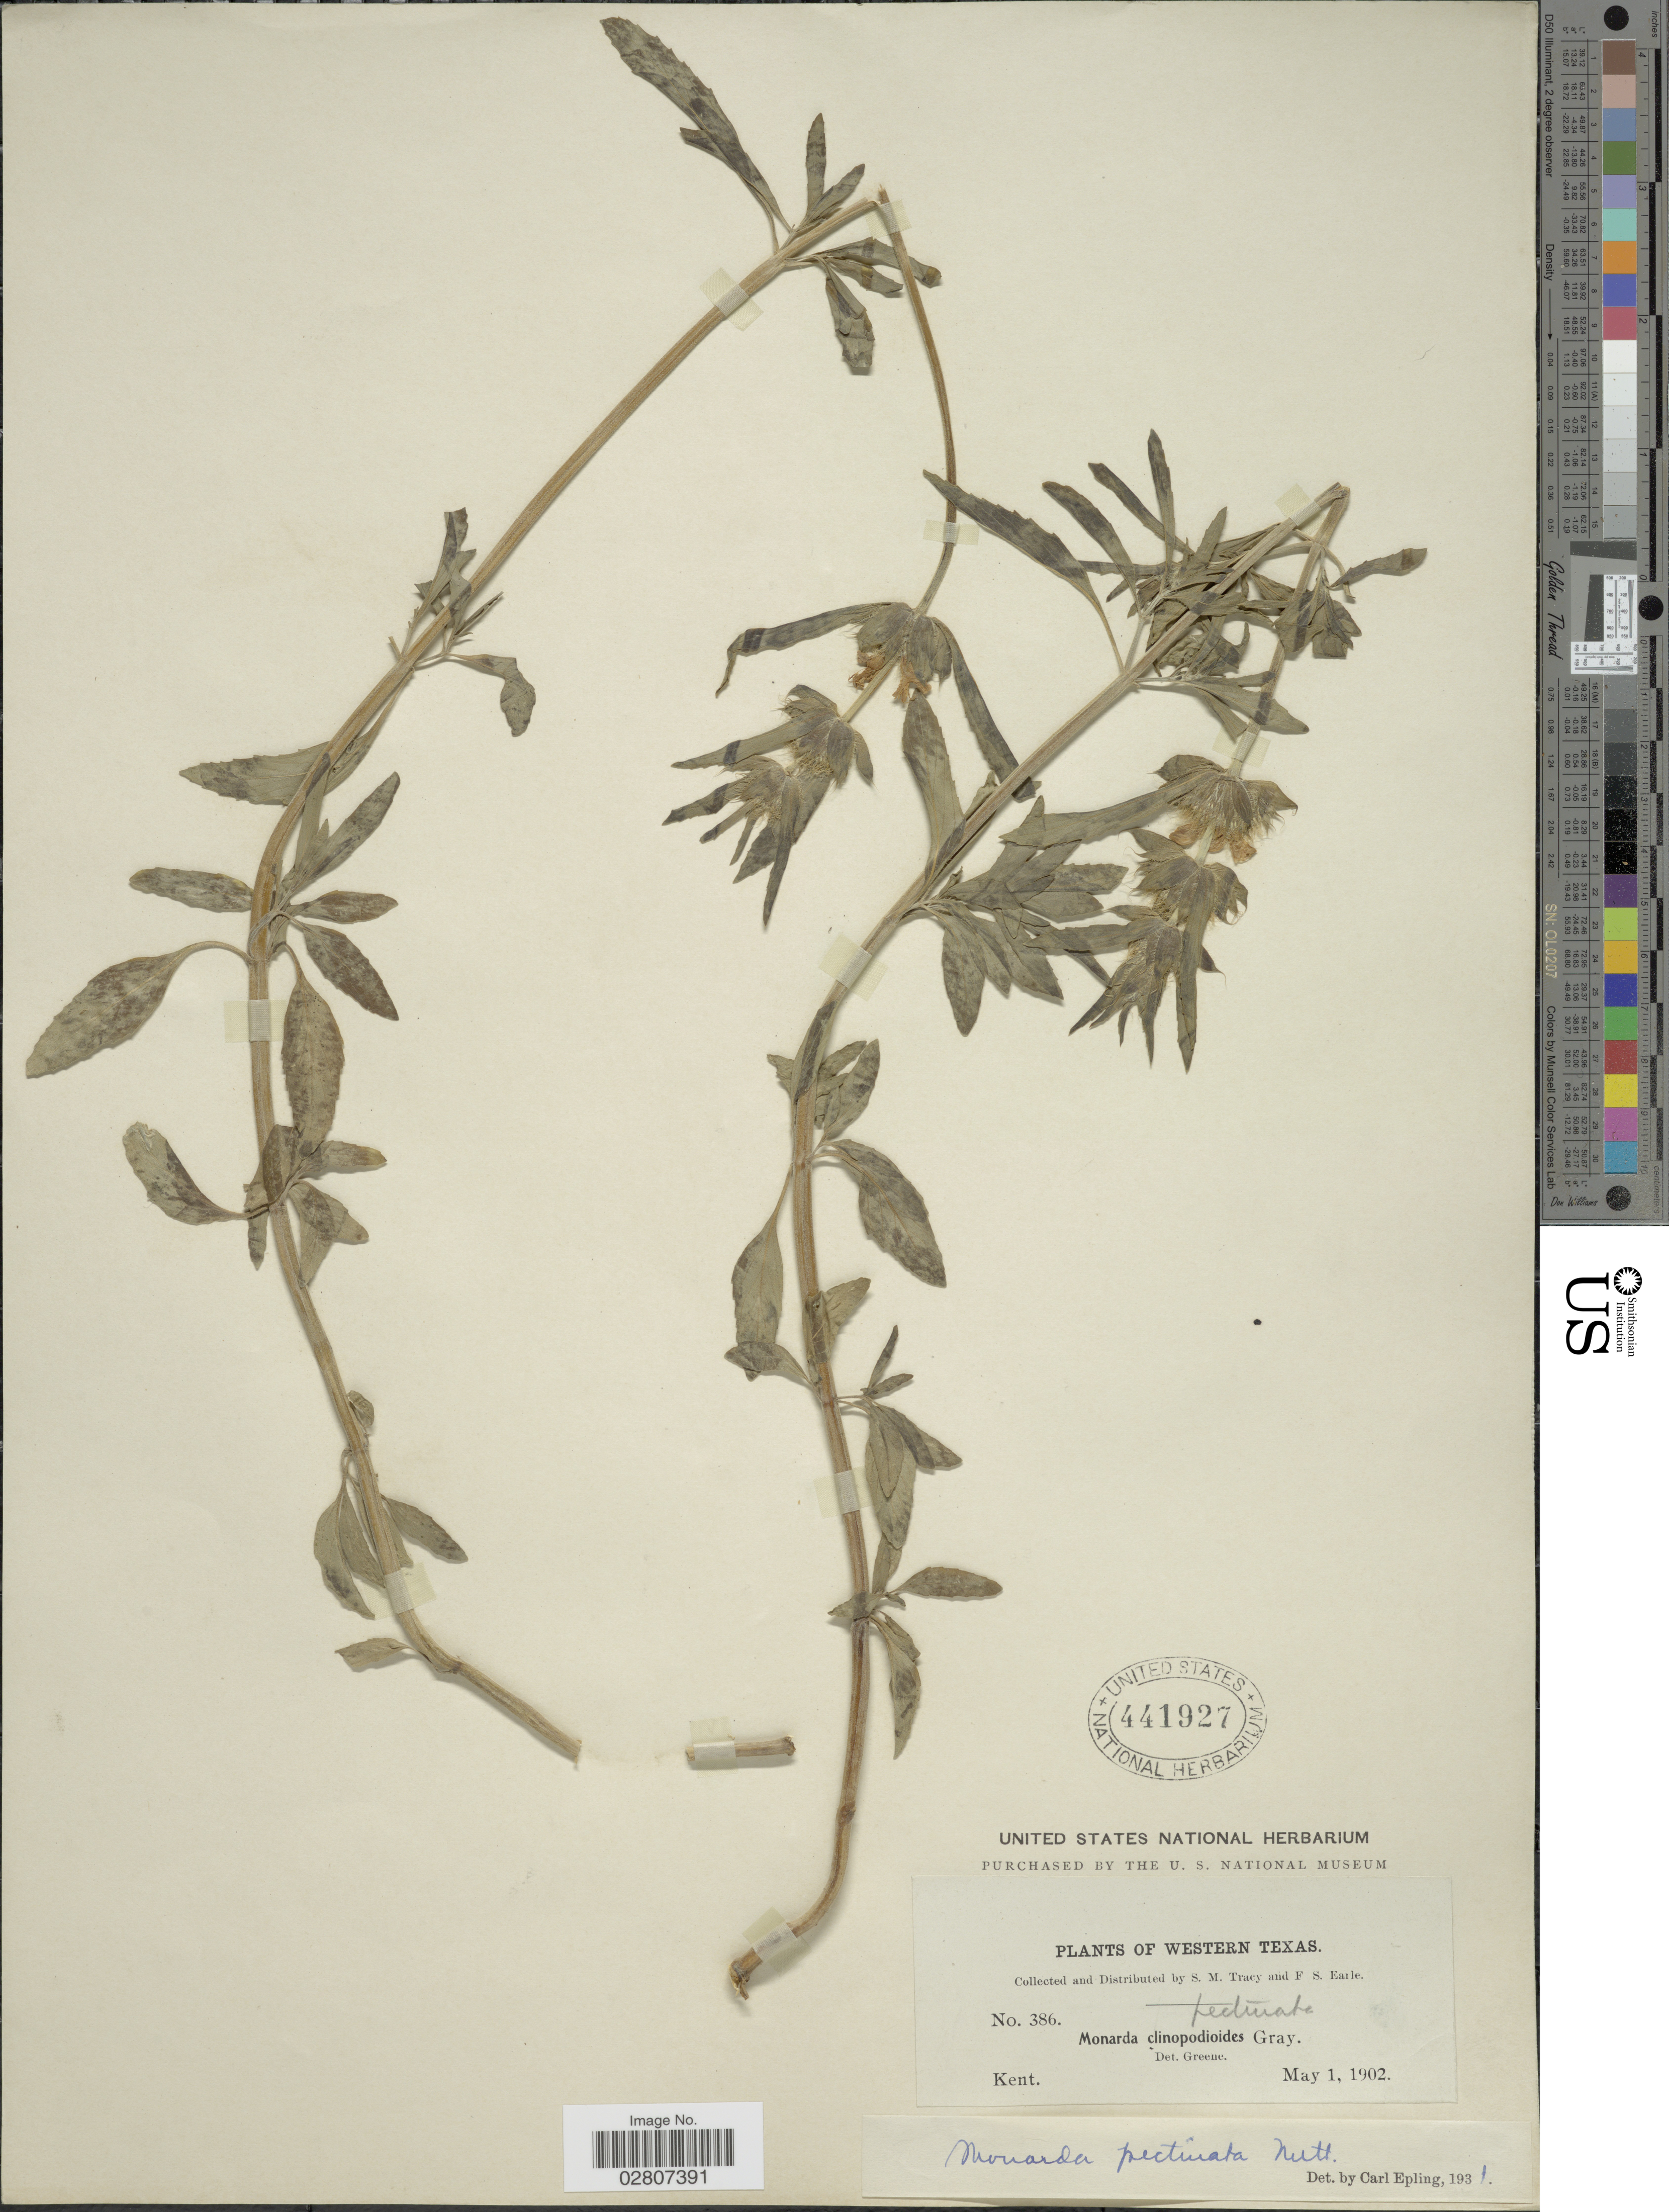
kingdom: Plantae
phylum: Tracheophyta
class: Magnoliopsida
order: Lamiales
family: Lamiaceae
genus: Monarda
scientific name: Monarda pectinata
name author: Nutt.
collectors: S. M. Tracy & F. S. Earle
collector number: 386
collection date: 1902-05-01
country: United States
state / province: Texas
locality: Western Texas. Kent.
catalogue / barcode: US 441927